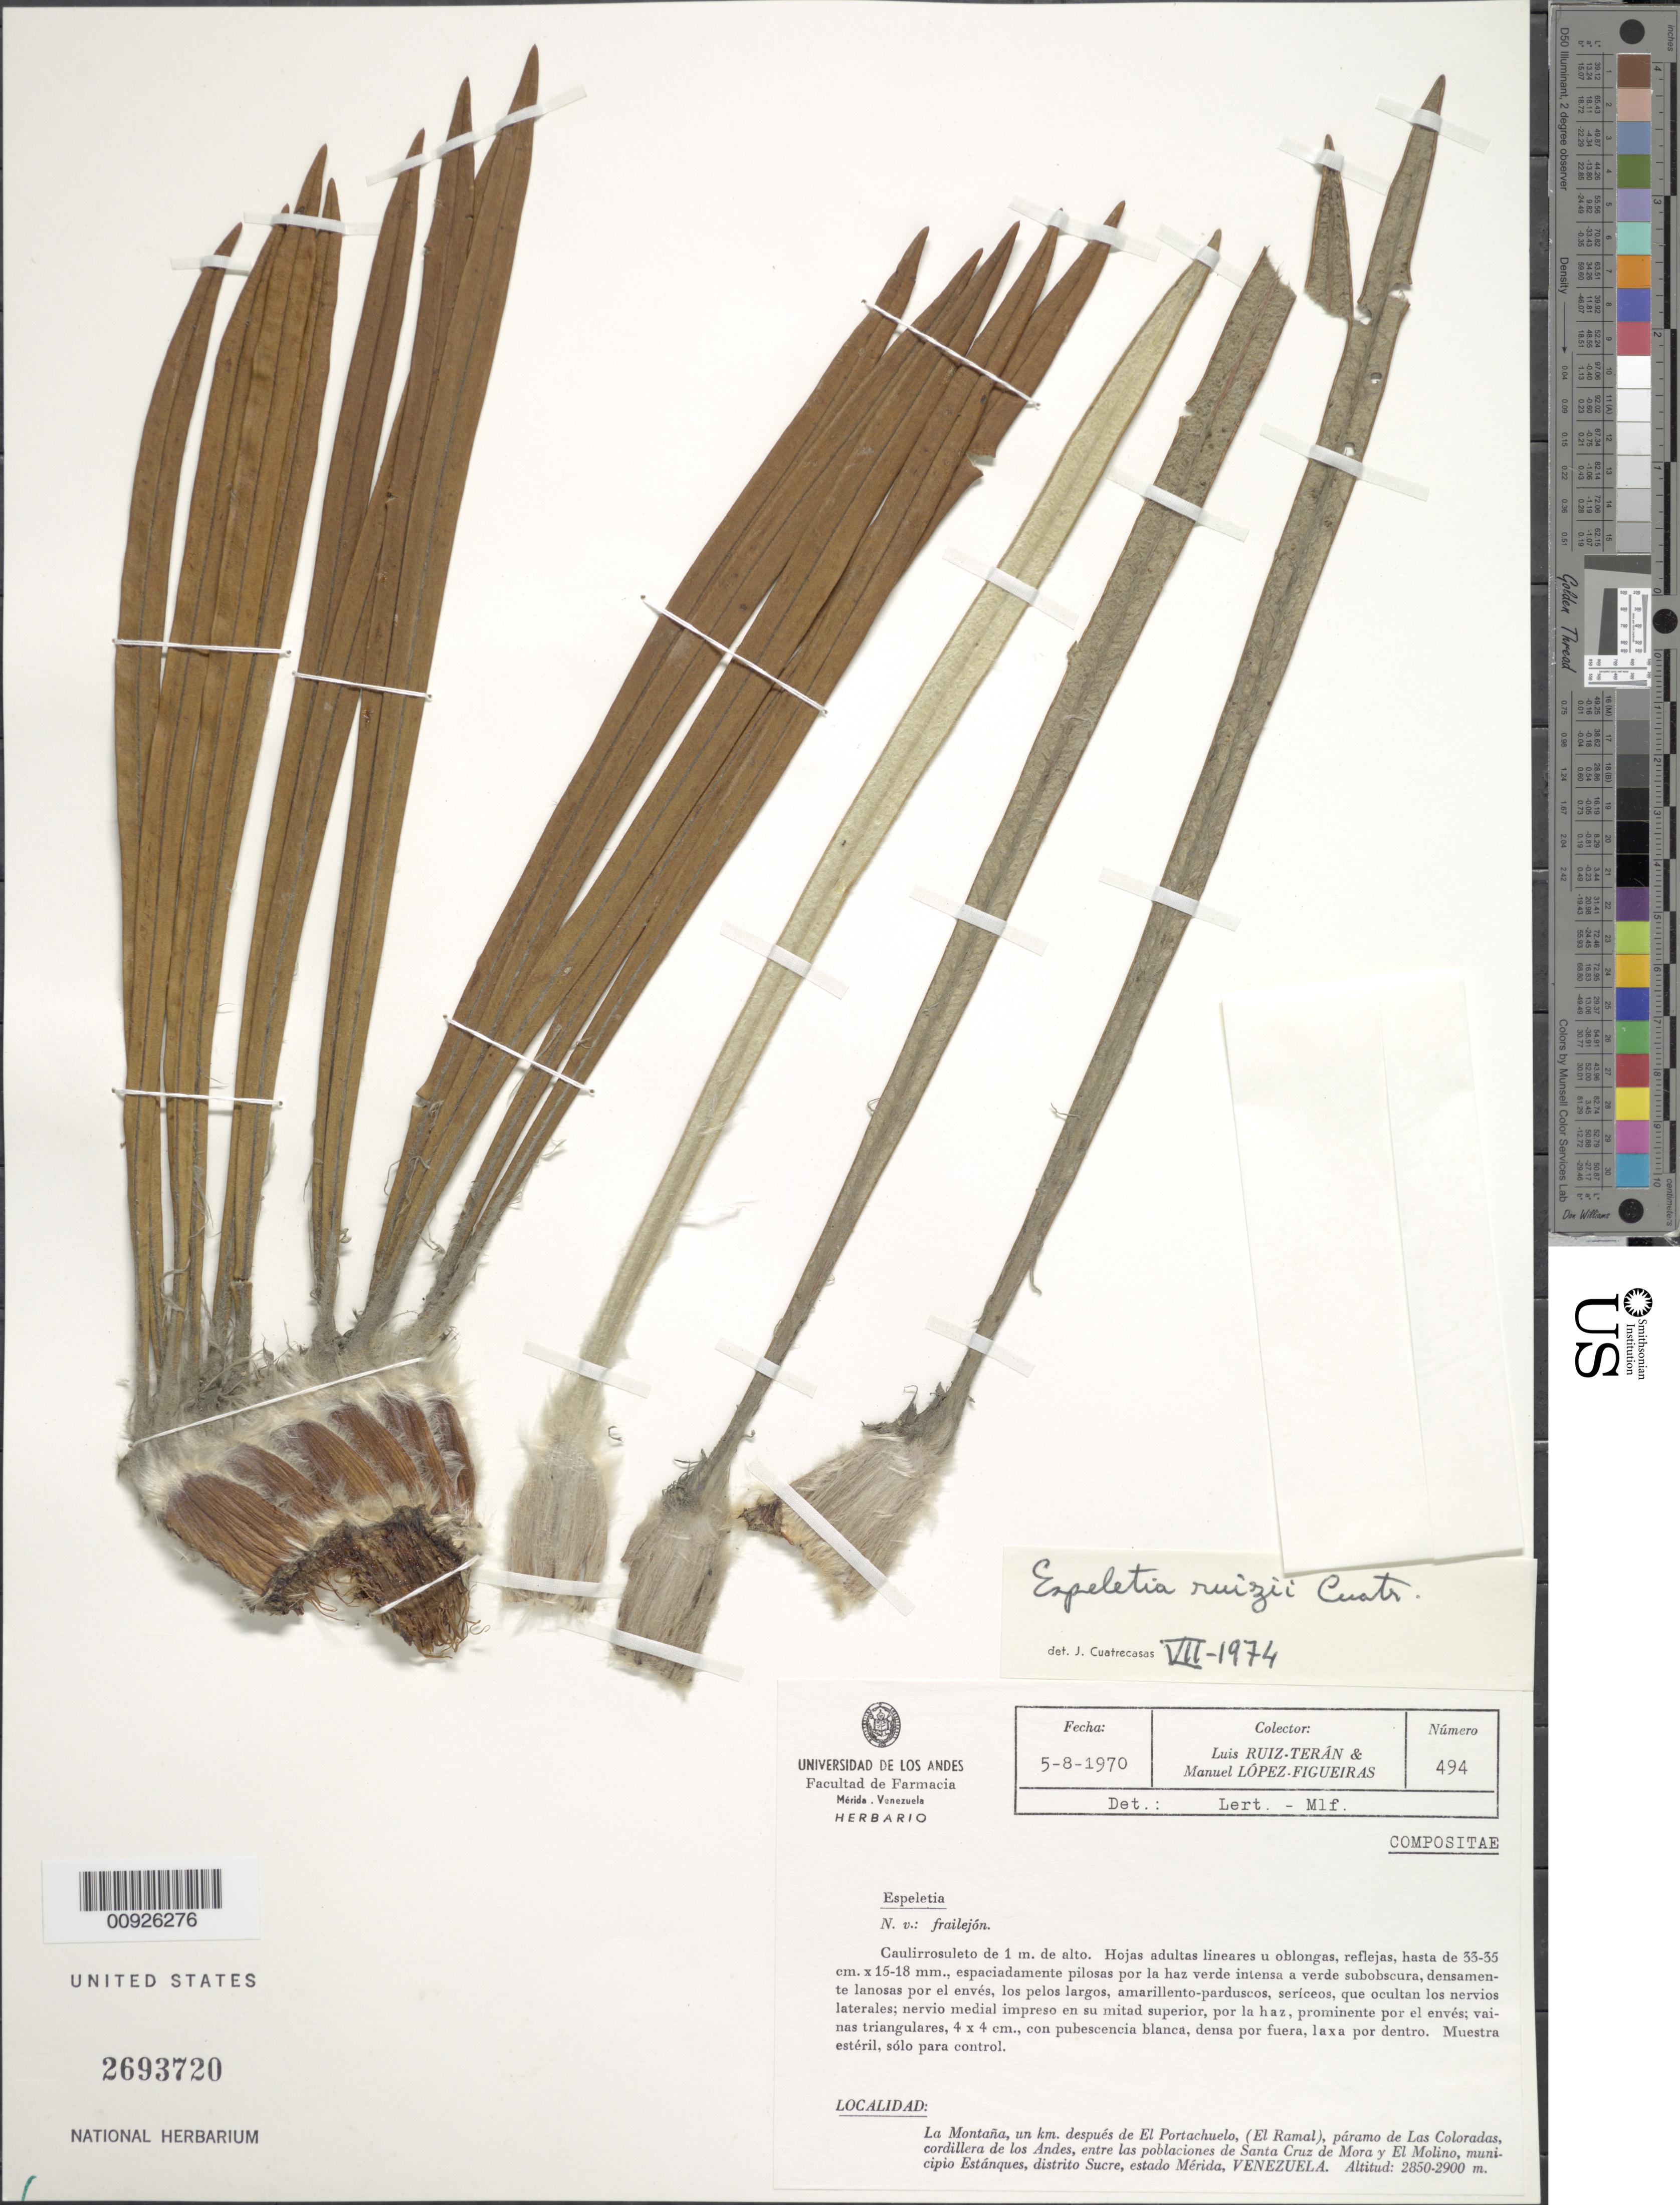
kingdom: Plantae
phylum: Tracheophyta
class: Magnoliopsida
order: Asterales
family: Asteraceae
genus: Ruilopezia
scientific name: Ruilopezia ruizii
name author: (Cuatrec.) Cuatrec.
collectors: L. E. Ruíz-Terán & M. López Figueiras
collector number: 494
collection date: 1970-08-05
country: Venezuela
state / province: Mérida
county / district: Sucre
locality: P. de las Coloradas. La Montaña, 1 km después del Portachuelo, (El ramal), entre las poblaciones de Santa Cruz de Mora y el Molino, M. Estanques.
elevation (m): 2850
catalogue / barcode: US 2693720